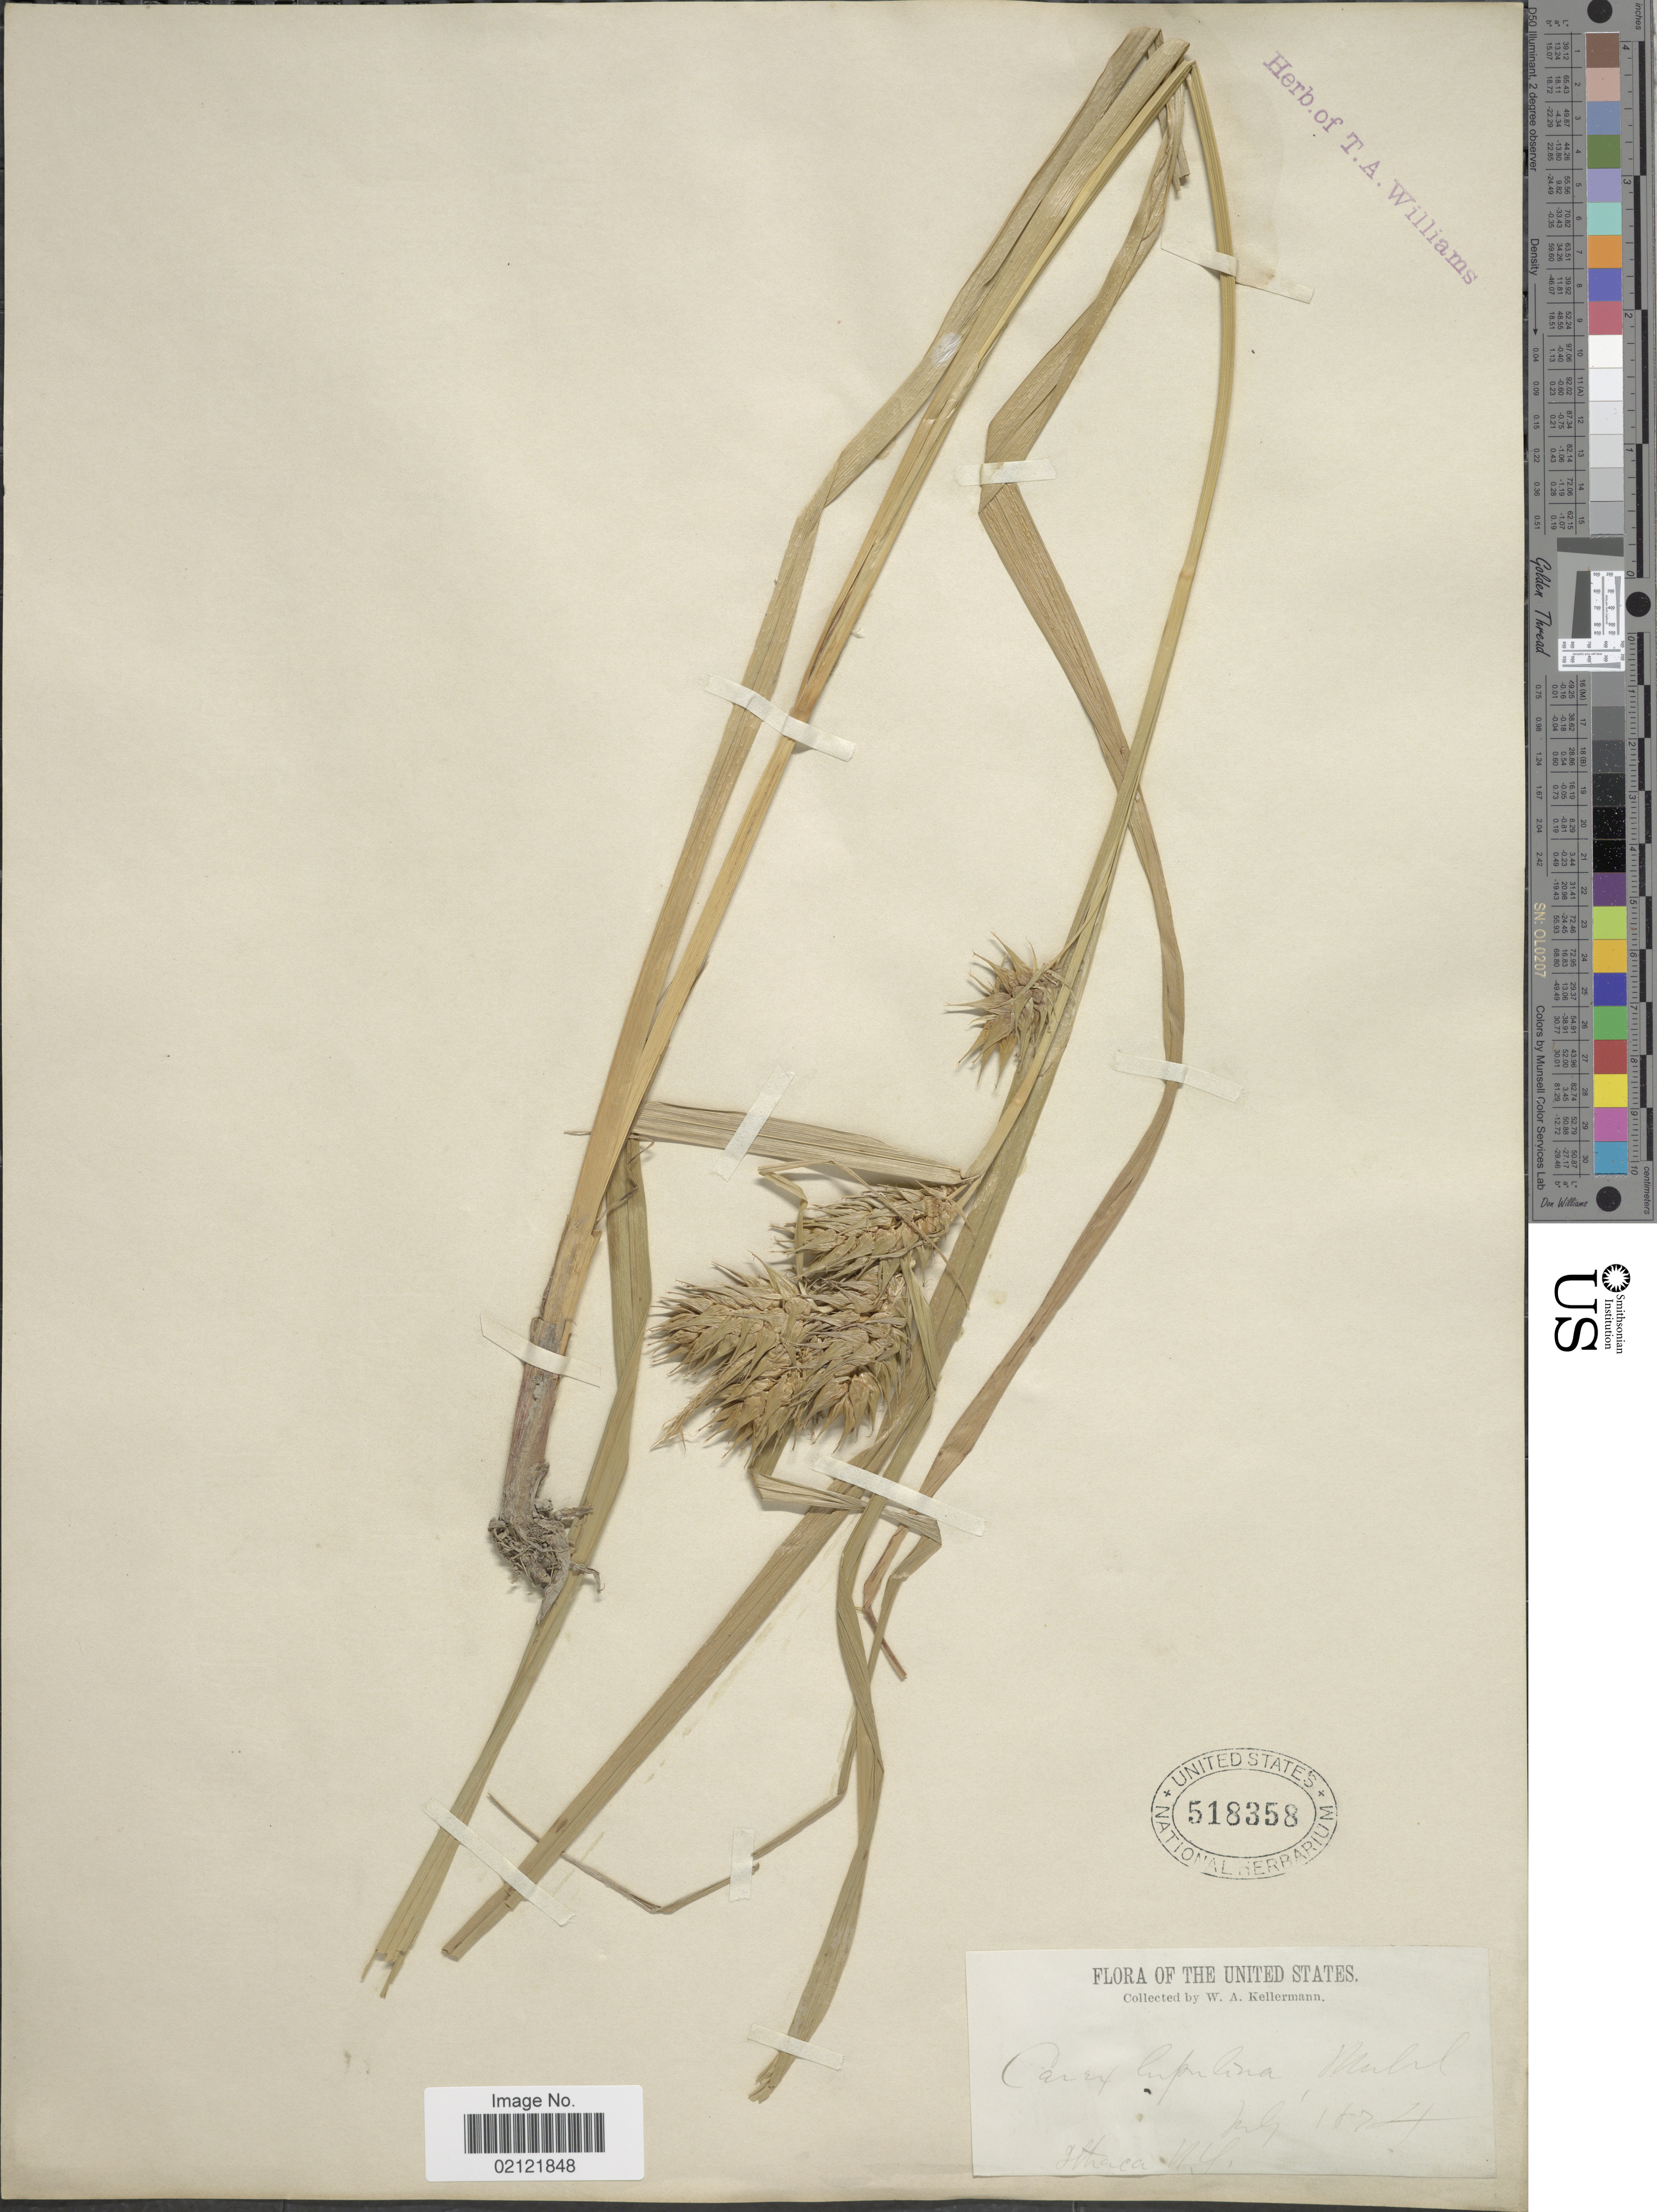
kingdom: Plantae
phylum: Tracheophyta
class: Liliopsida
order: Poales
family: Cyperaceae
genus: Carex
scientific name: Carex lupulina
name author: Muhl. ex Willd.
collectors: W. Kellerman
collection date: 1874-07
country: United States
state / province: New York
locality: Ithaca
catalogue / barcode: US 518358